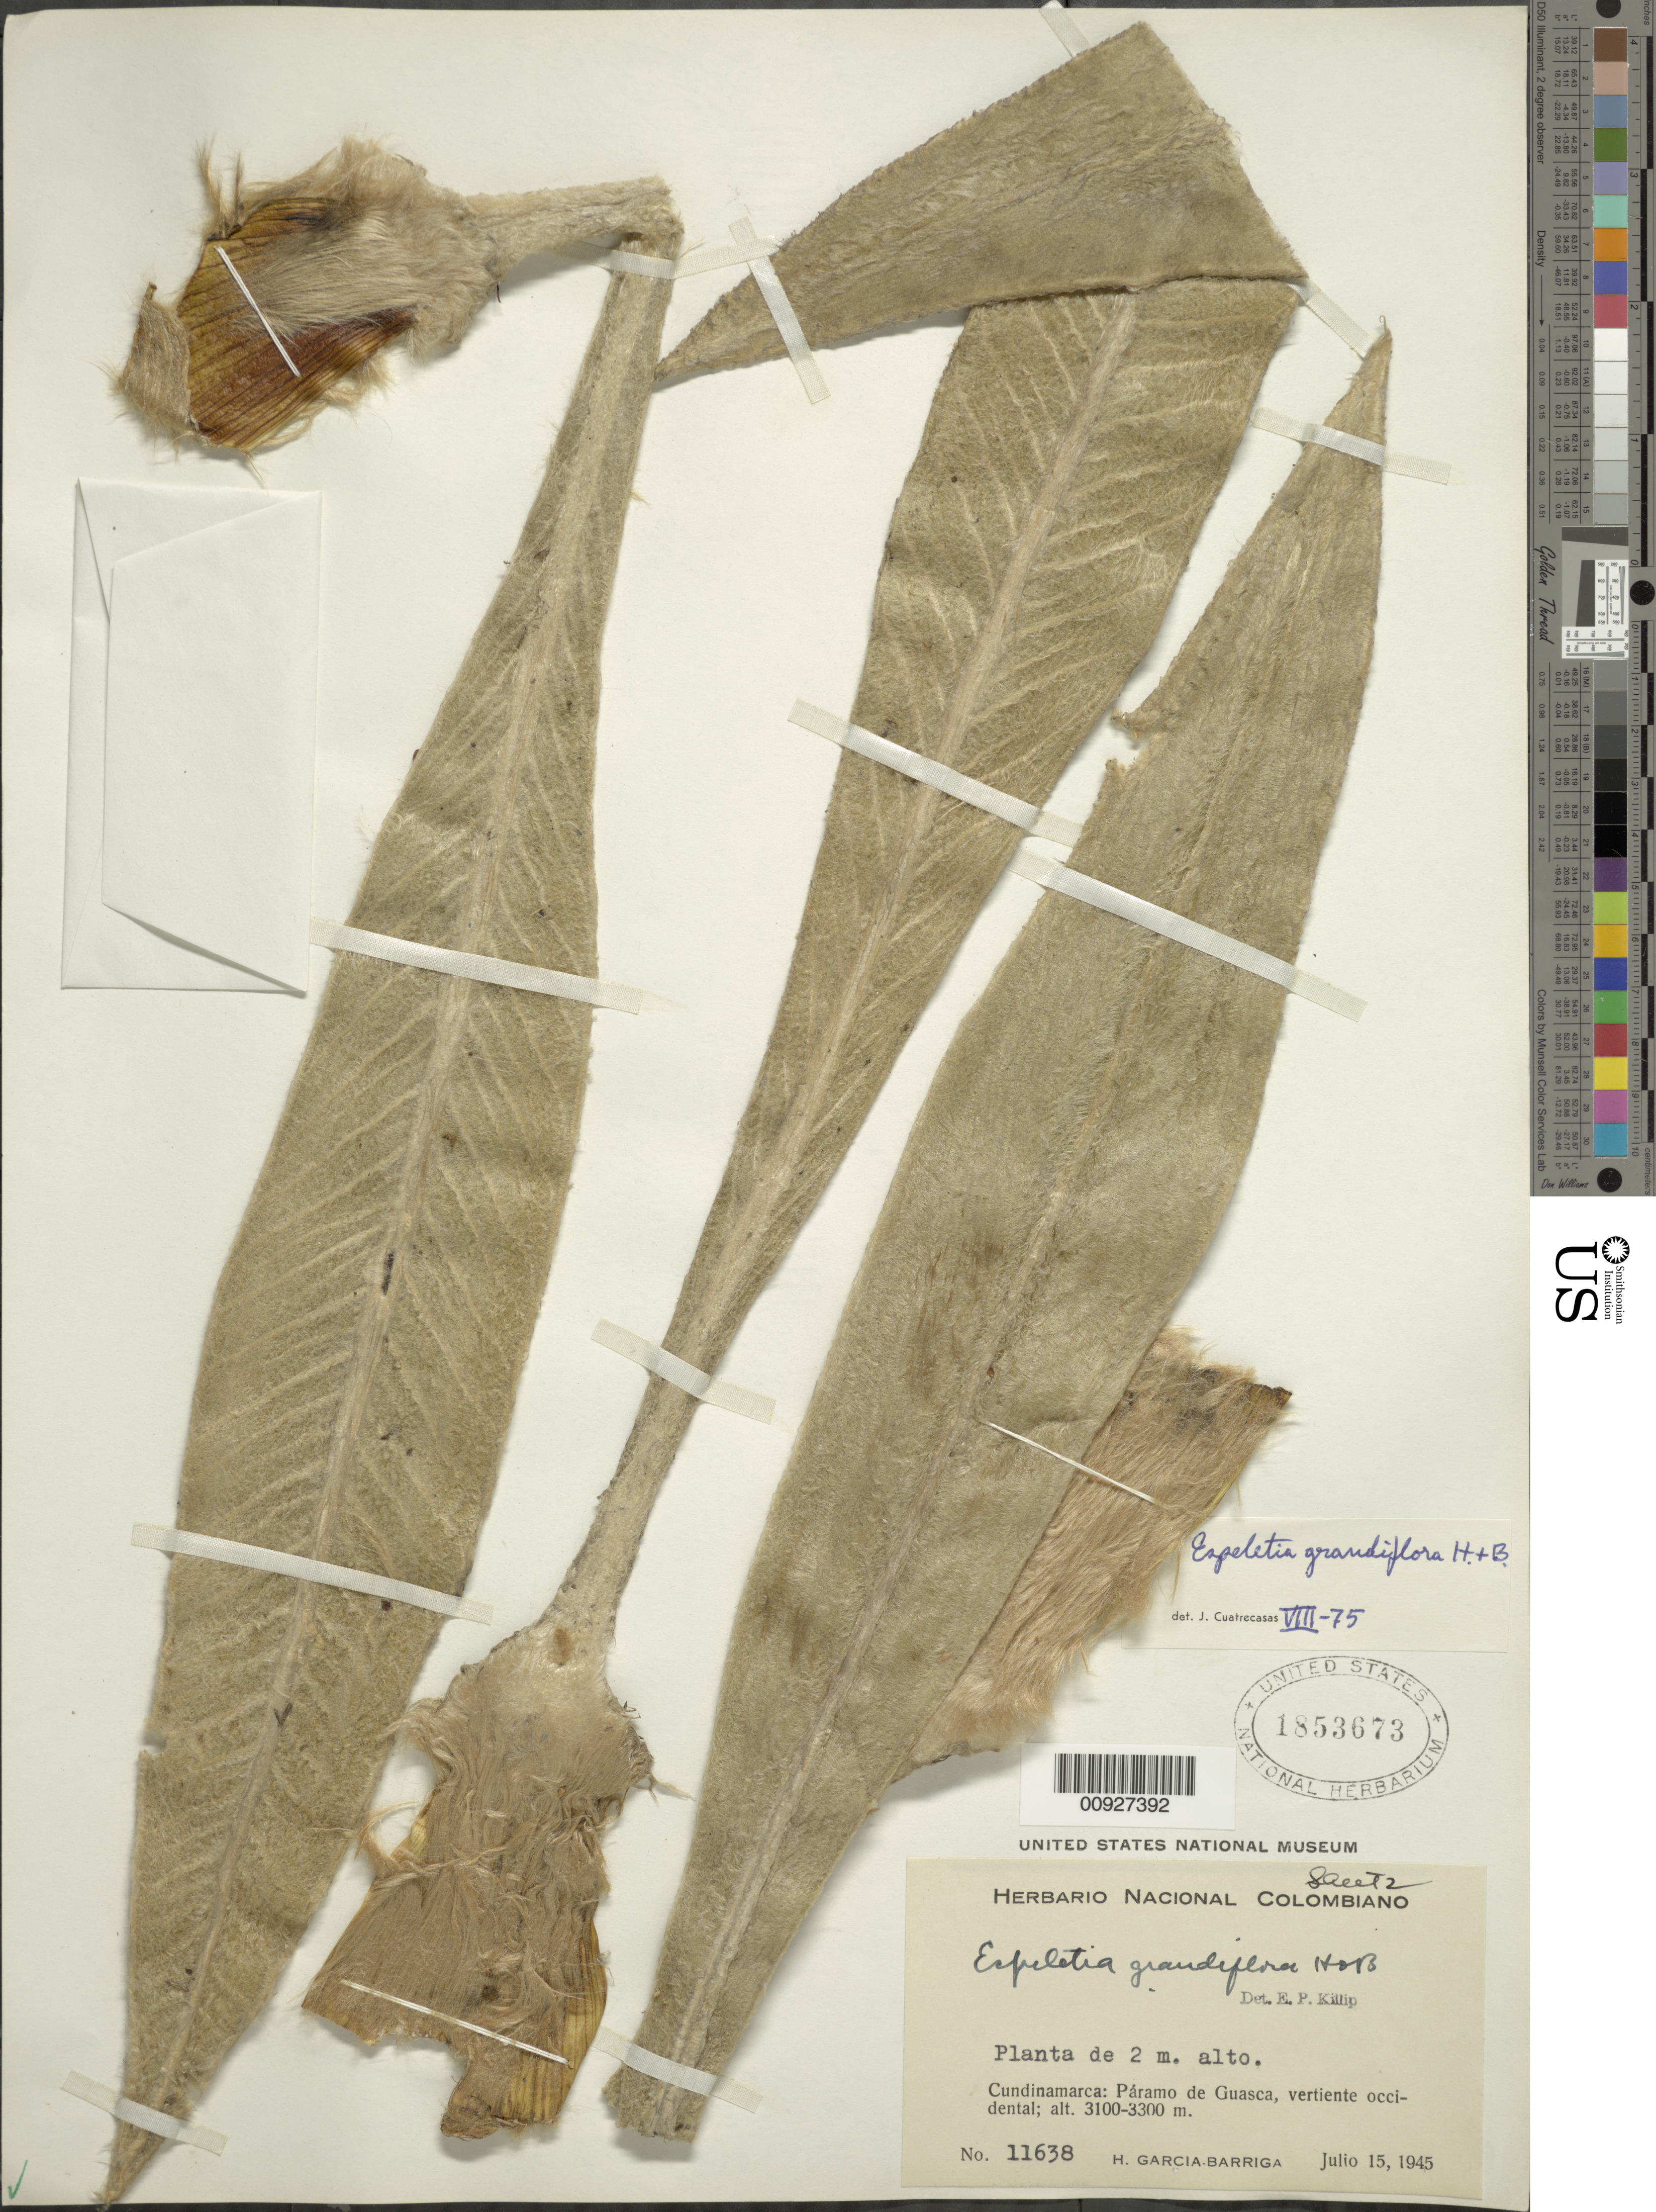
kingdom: Plantae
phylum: Tracheophyta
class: Magnoliopsida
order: Asterales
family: Asteraceae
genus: Espeletia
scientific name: Espeletia grandiflora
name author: Humb. & Bonpl.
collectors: H. García Barriga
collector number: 11638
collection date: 1945-07-15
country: Colombia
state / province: Cundinamarca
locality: Páramo de Guasca. Páramo de Guasca, vertiente occidental.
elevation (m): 3100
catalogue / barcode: US 1853673